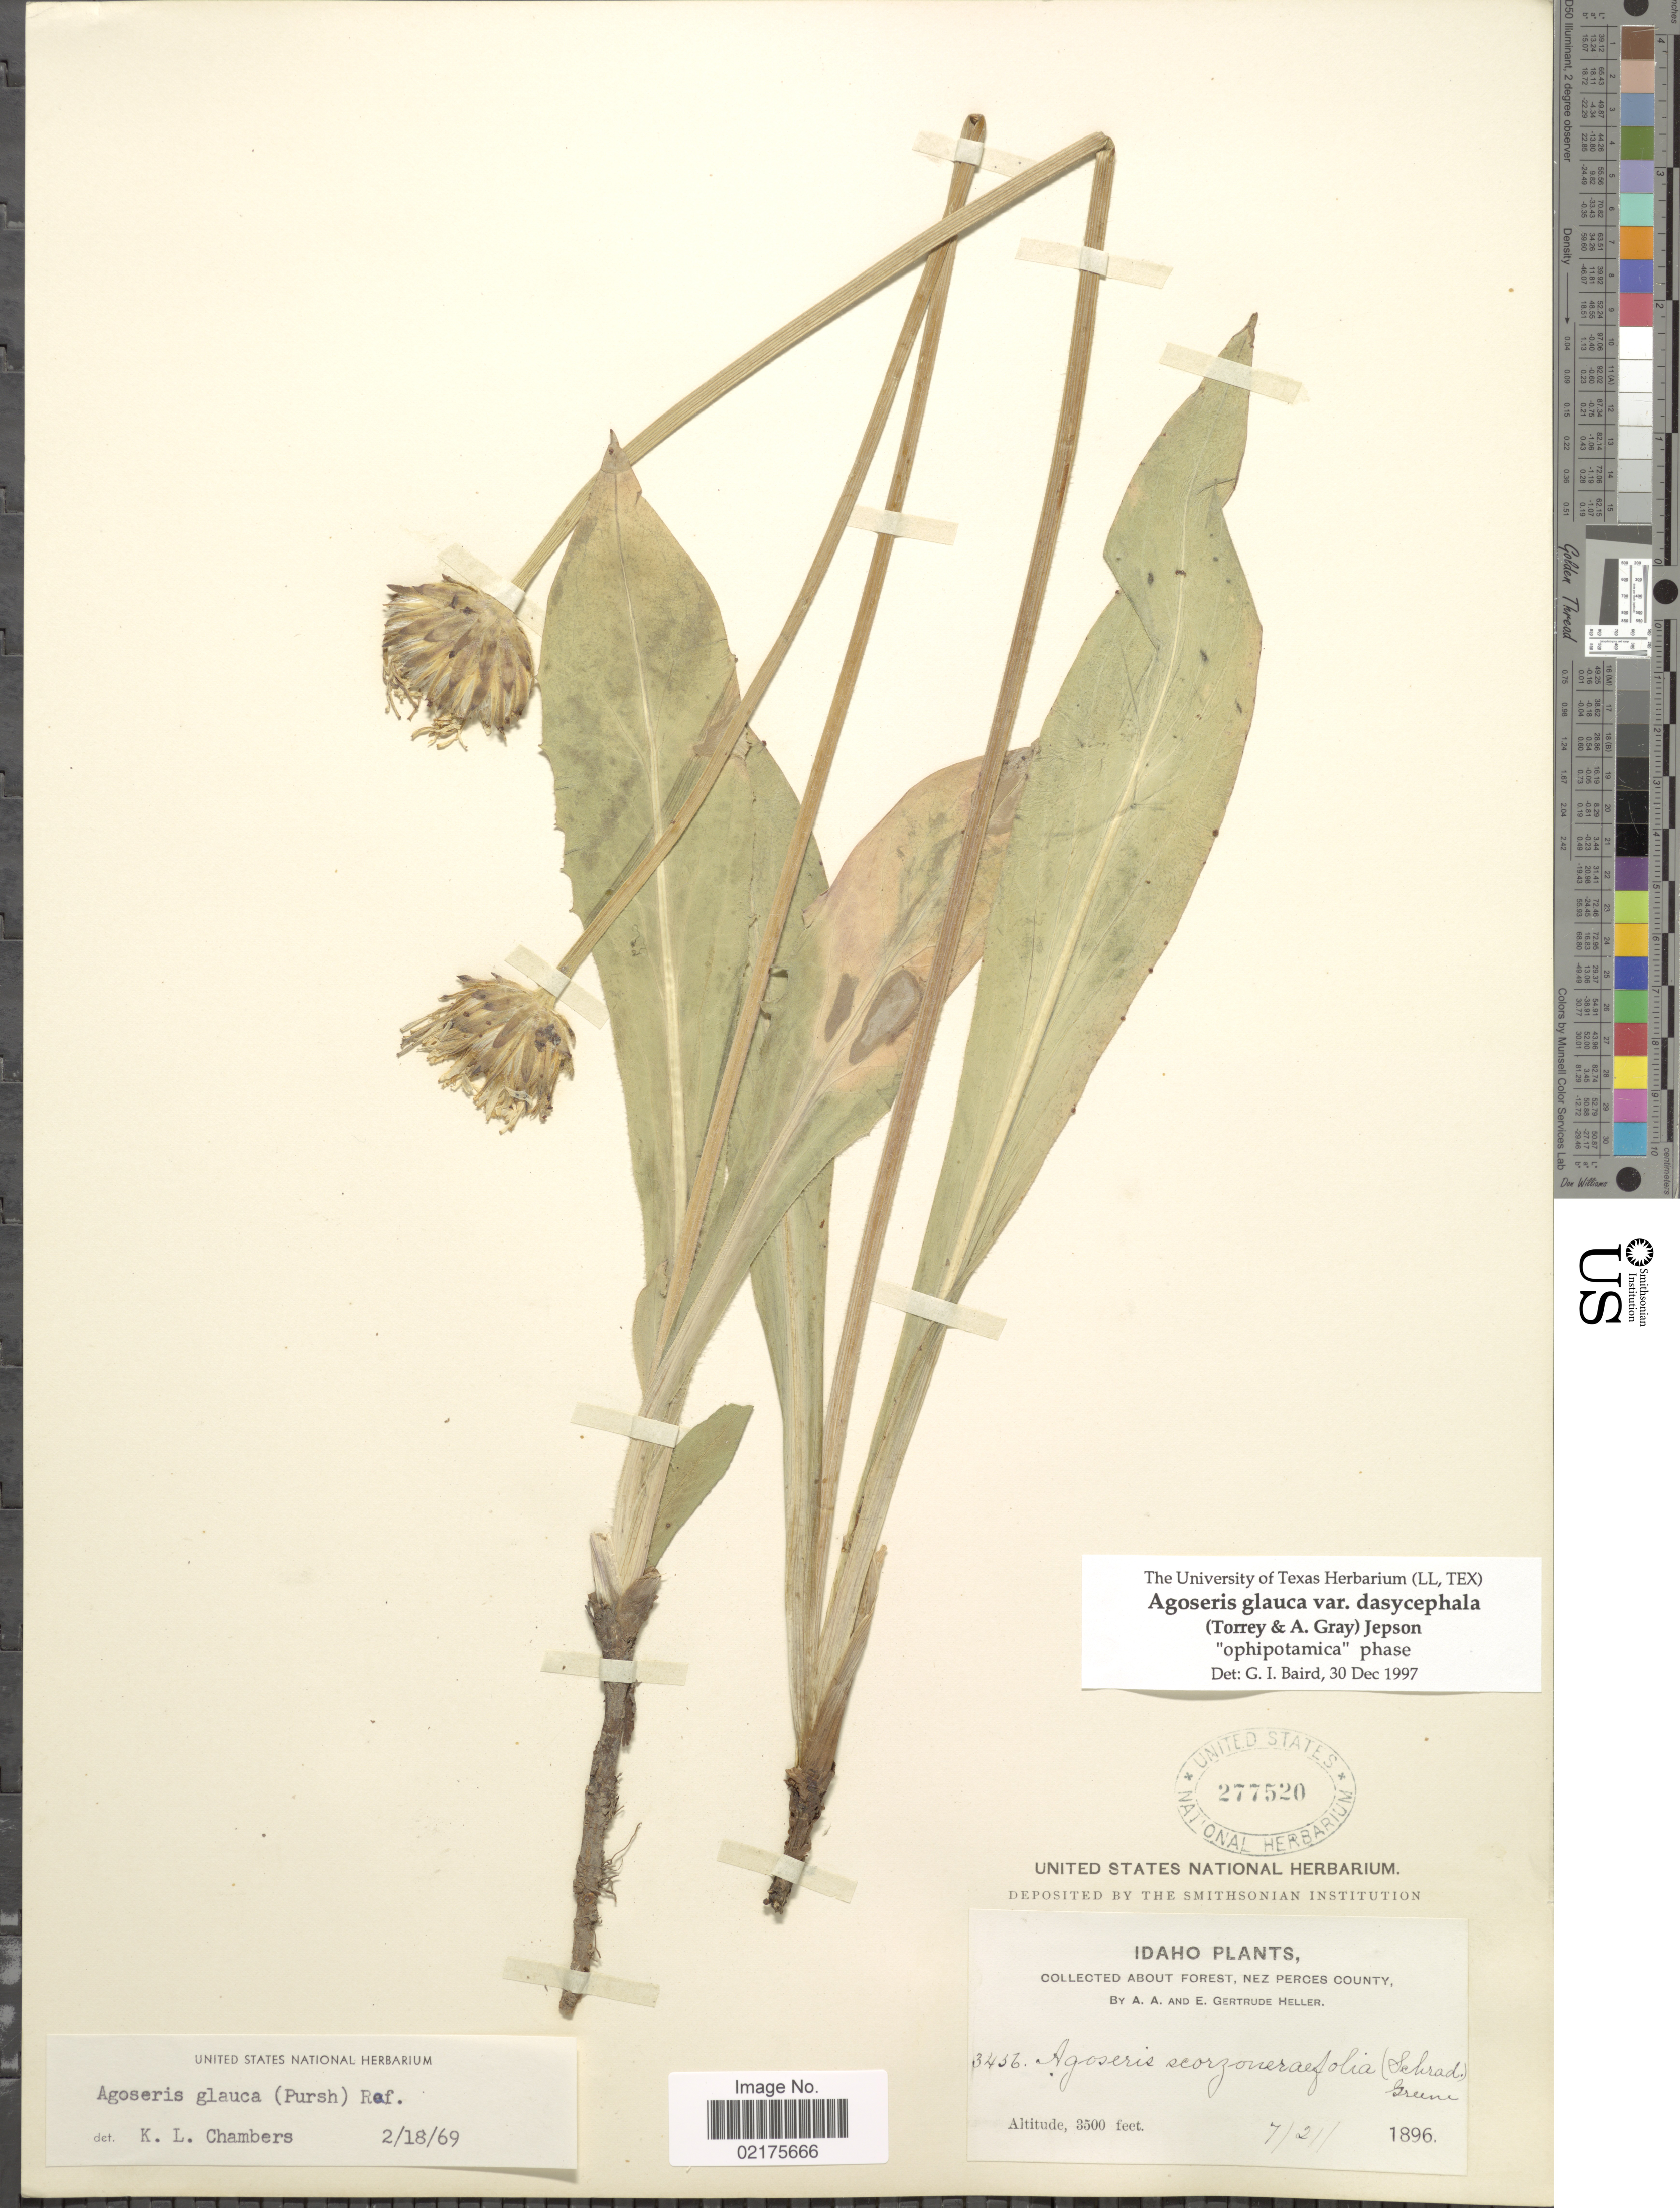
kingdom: Plantae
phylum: Tracheophyta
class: Magnoliopsida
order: Asterales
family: Asteraceae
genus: Agoseris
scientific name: Agoseris glauca var. dasycephala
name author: (Torr. & A. Gray) Jeps.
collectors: A. A. Heller & E. Gertrude Heller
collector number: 3456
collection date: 1896-07-21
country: United States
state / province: Idaho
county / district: Nez Perce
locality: About forest, Nez Perces County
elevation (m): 1067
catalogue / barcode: US 277520